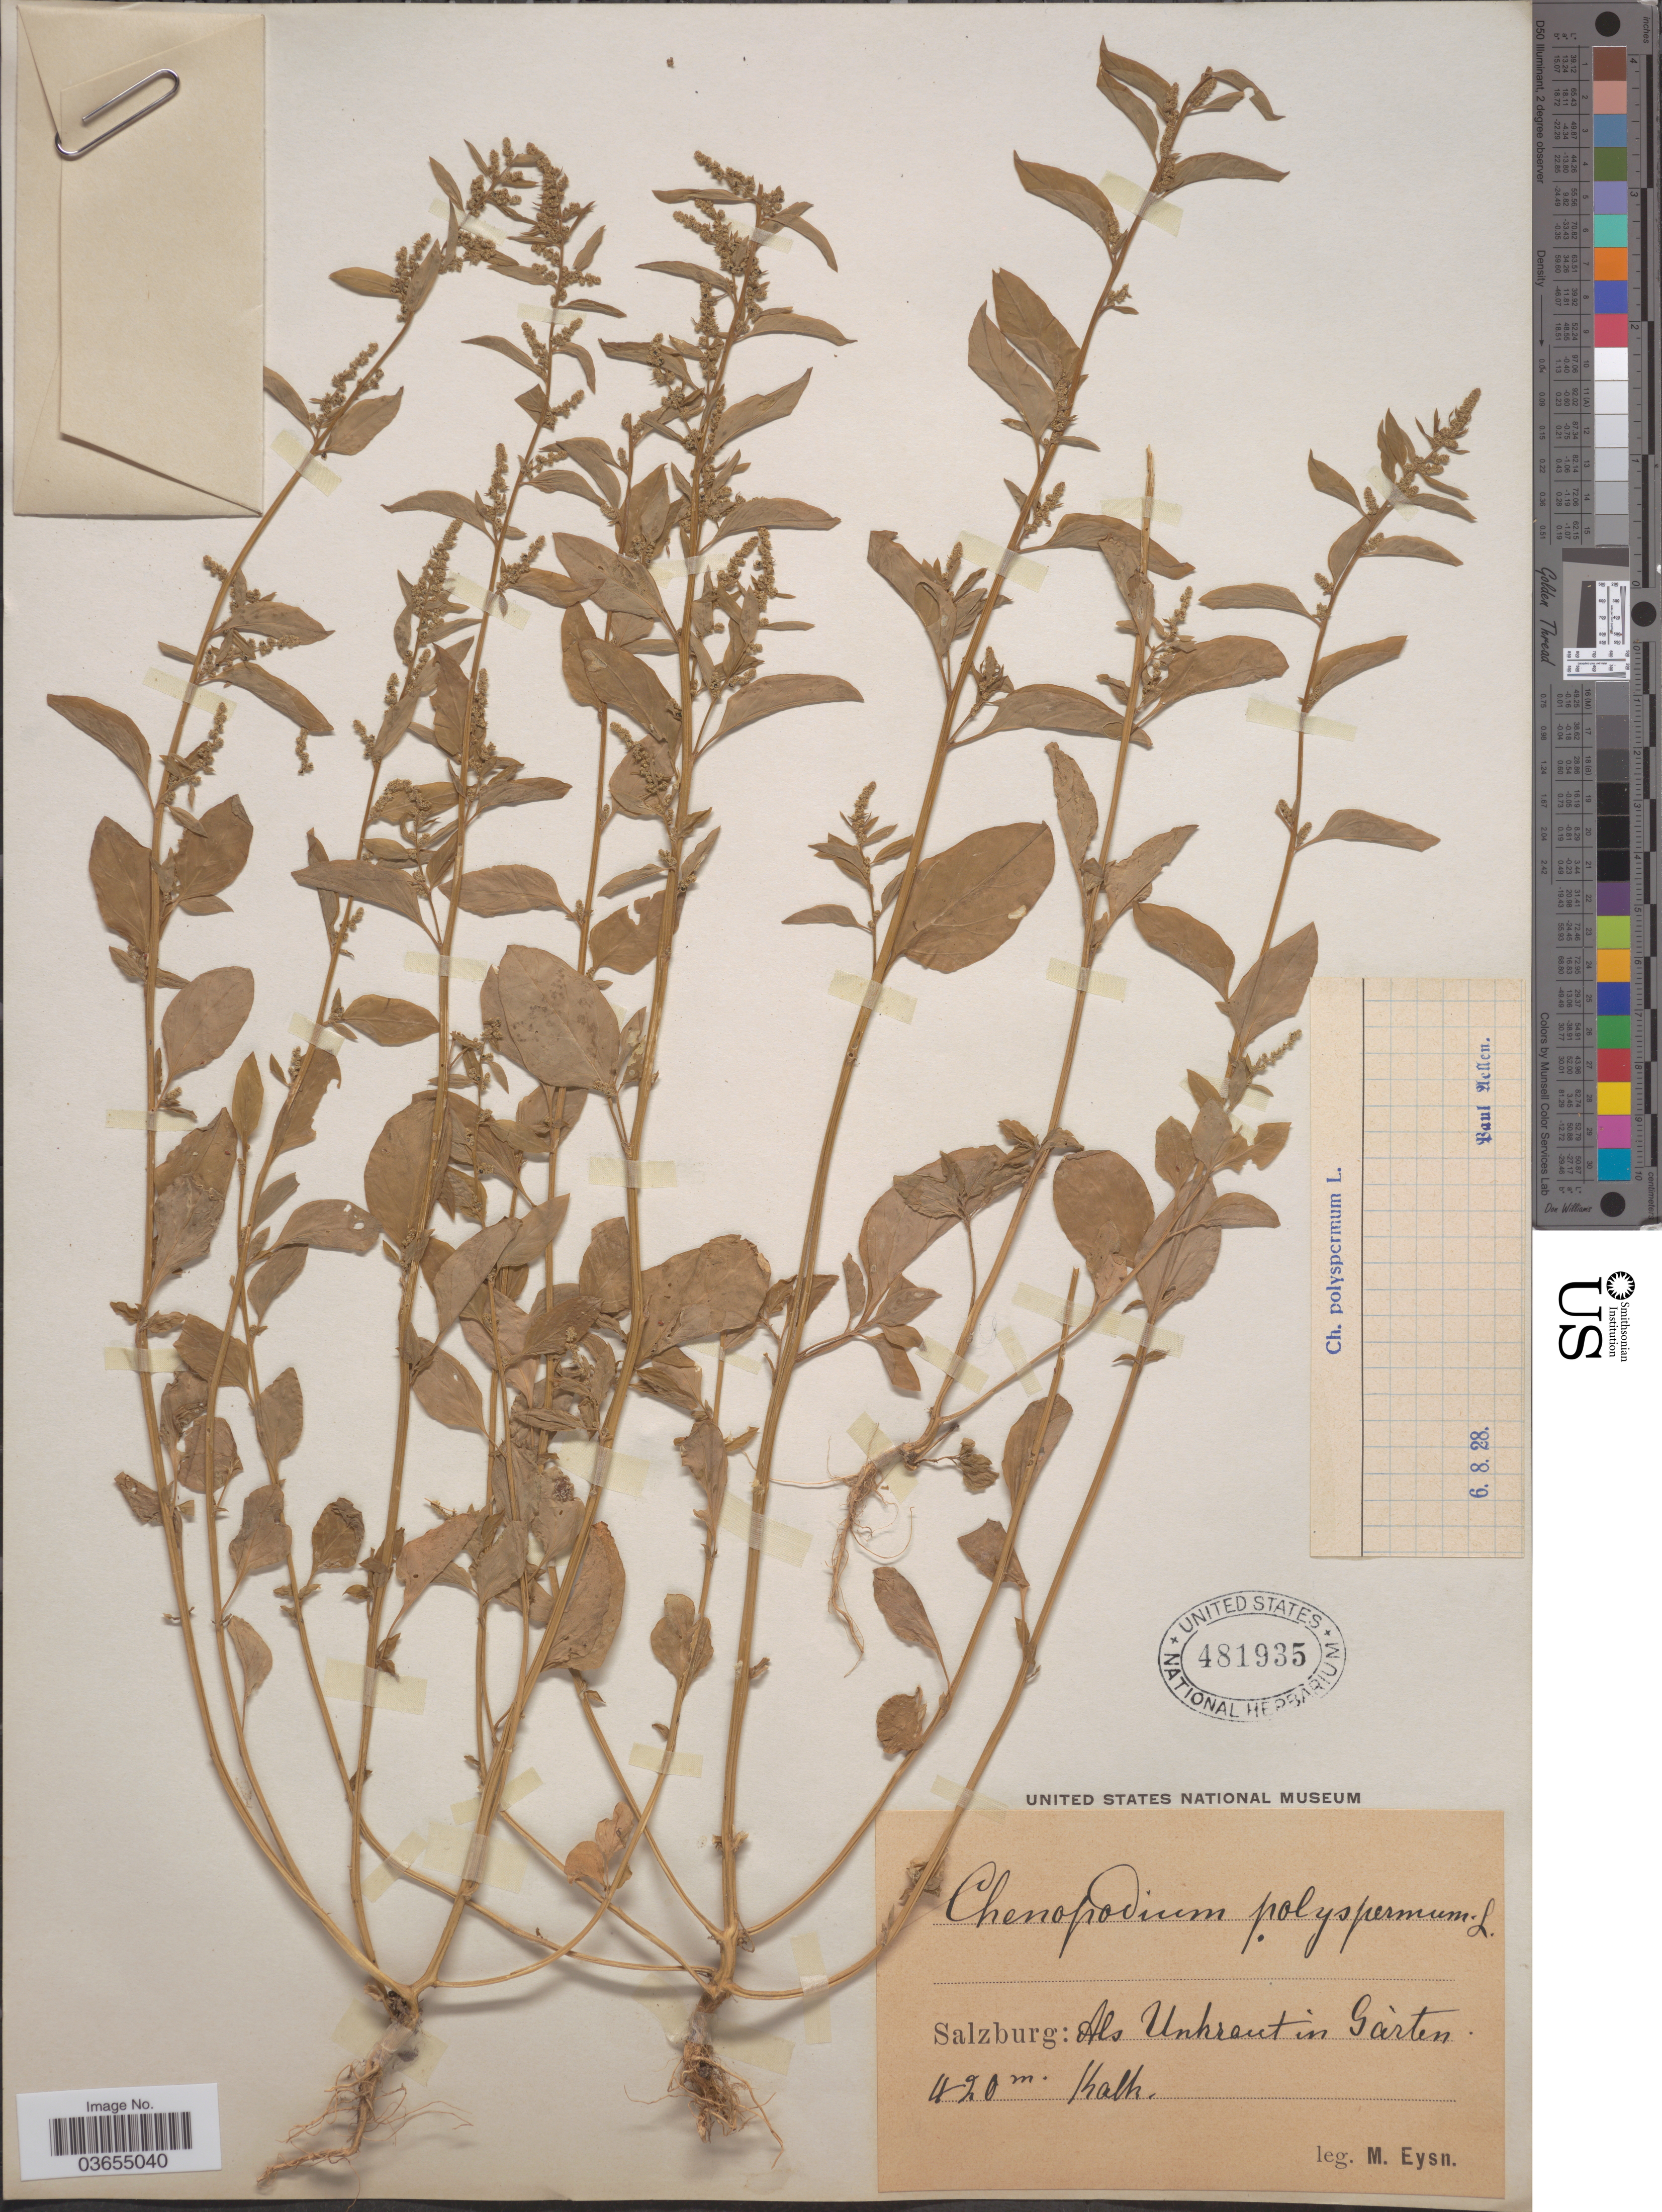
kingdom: Plantae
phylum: Tracheophyta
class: Magnoliopsida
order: Caryophyllales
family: Amaranthaceae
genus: Lipandra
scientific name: Lipandra polysperma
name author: (L.) S. Fuentes et al.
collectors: M. Eysn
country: Austria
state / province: Salzburg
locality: Als Unhraut in Gàrten. Kalk.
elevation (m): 420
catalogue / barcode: US 481935